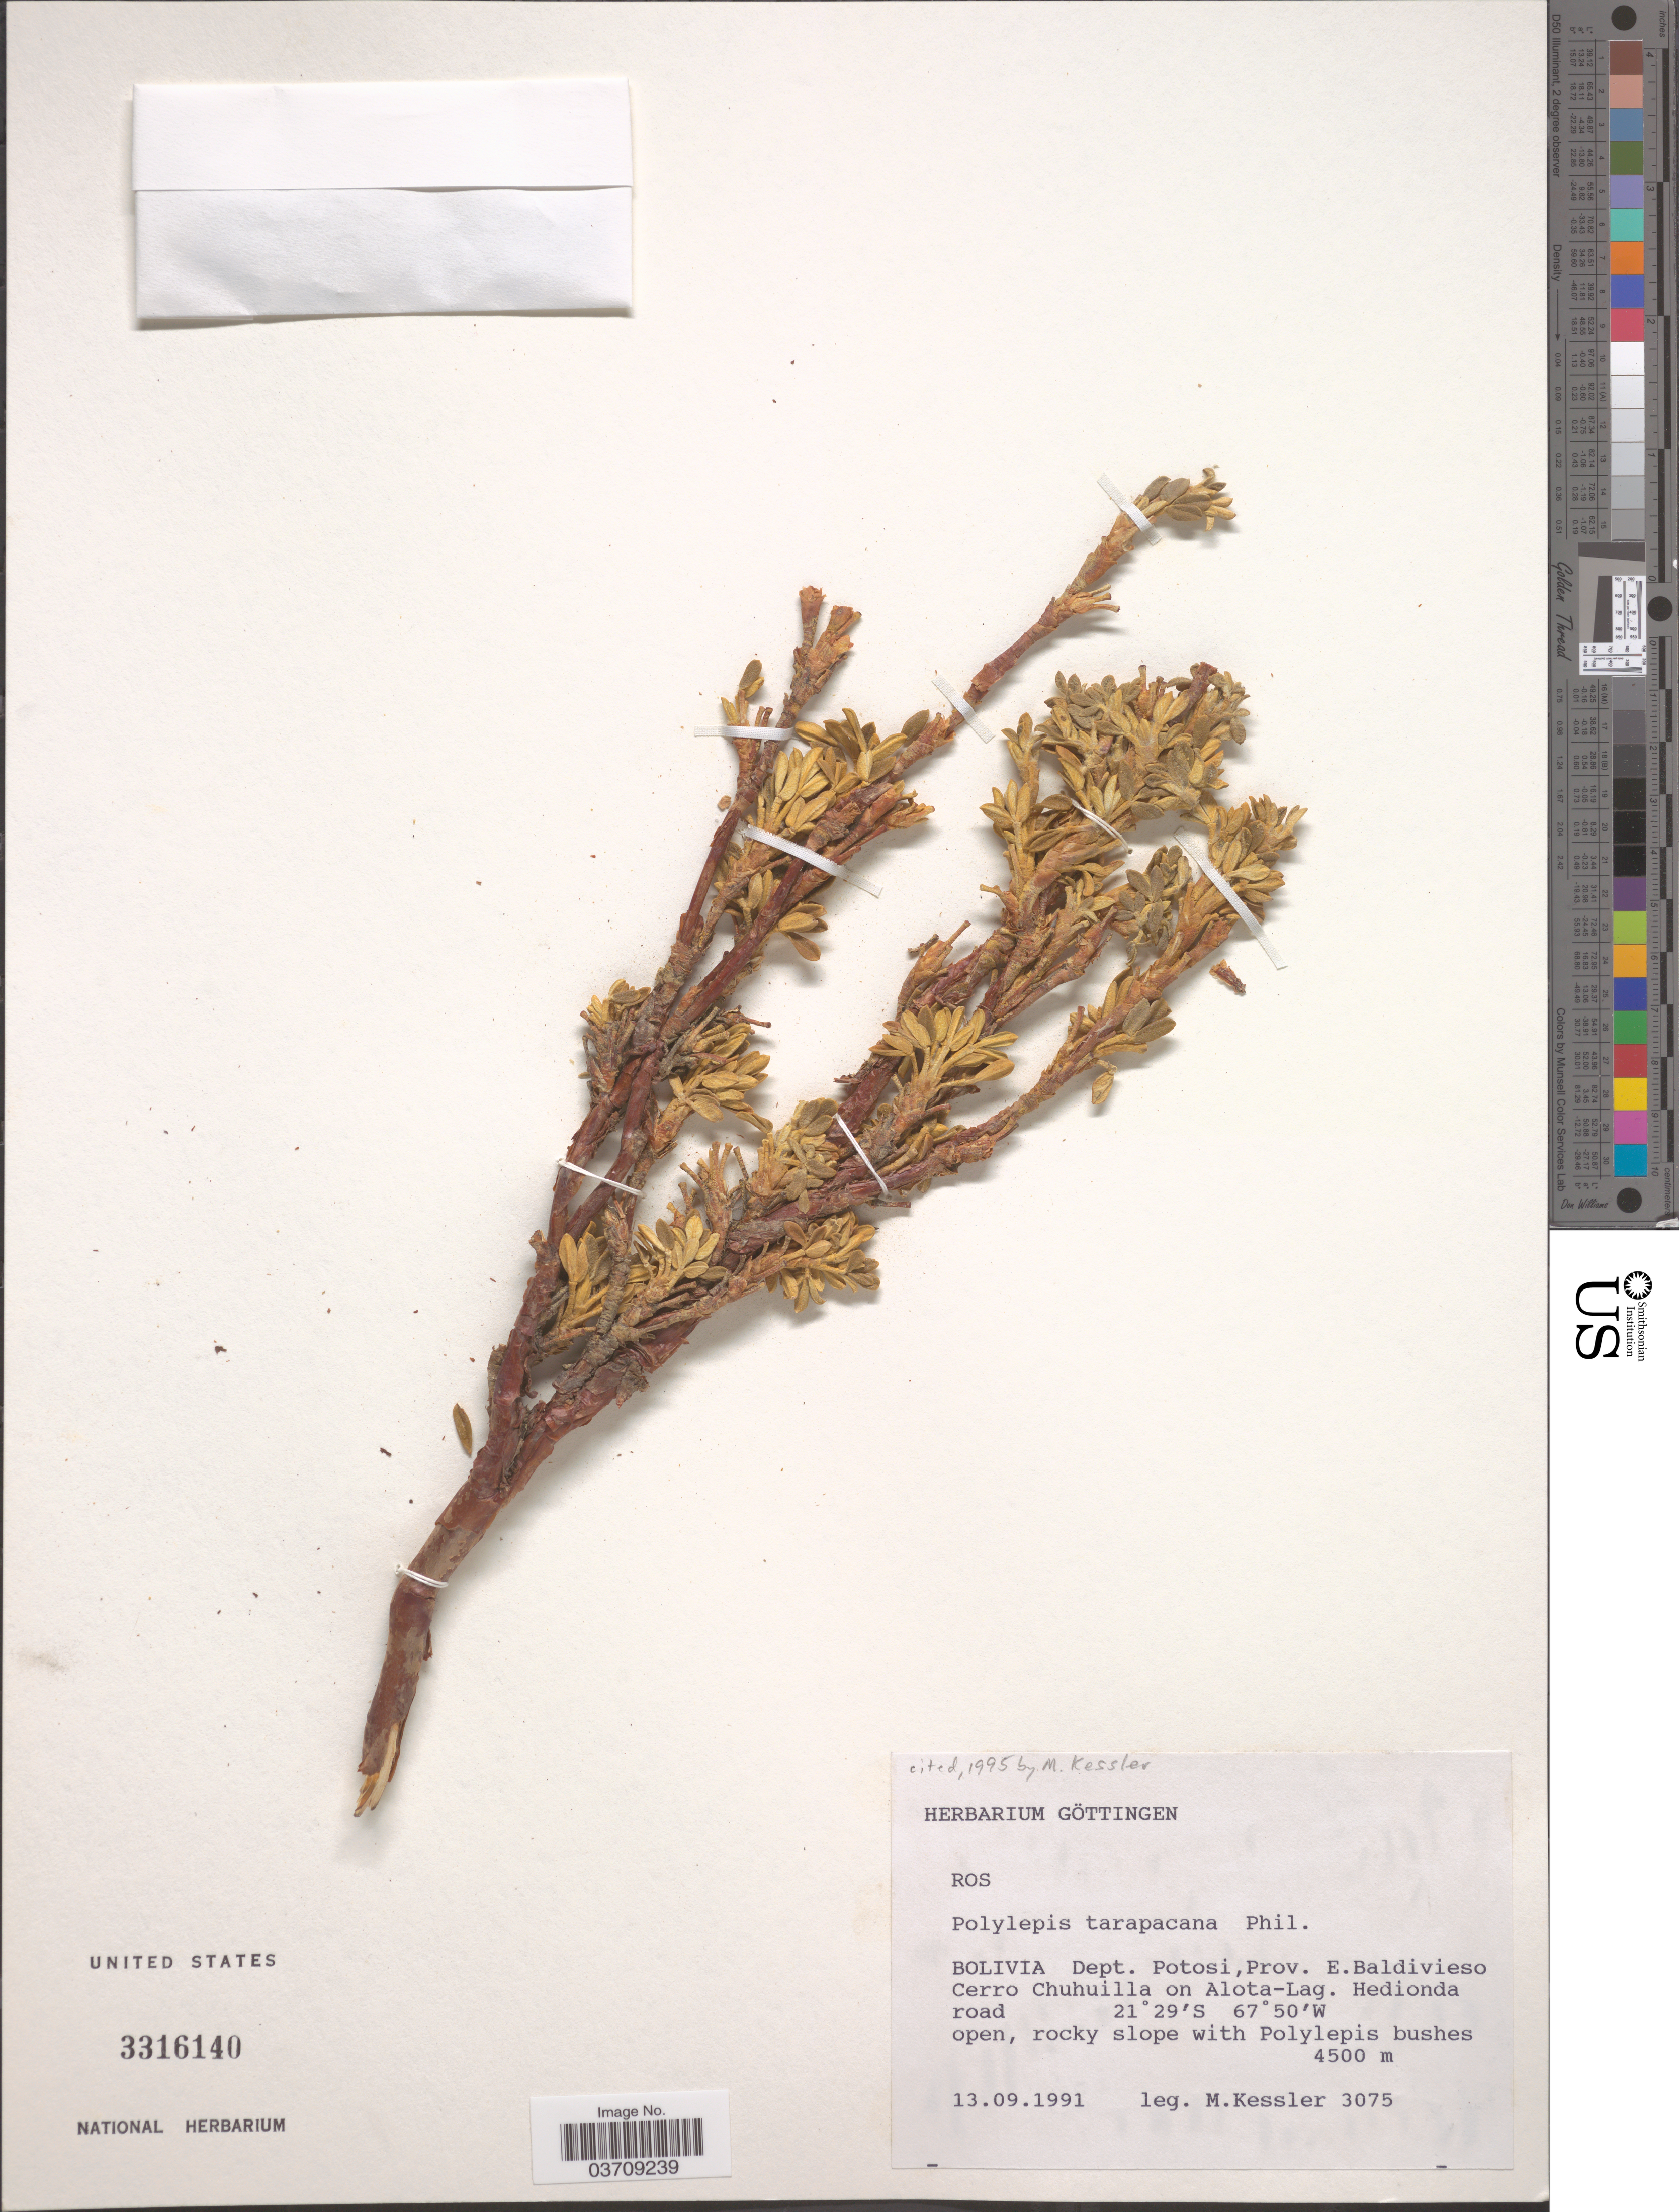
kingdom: Plantae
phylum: Tracheophyta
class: Magnoliopsida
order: Rosales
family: Rosaceae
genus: Polylepis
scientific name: Polylepis tarapacana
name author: Phil.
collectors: M. Kessler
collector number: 3075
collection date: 1991-09-13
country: Bolivia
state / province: Potosi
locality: Dept. Potosi, Prov. E. Baldivieso Cerro Chuhuilla on Alota-Lag. Hedionda road.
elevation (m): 4500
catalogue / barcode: US 3316140